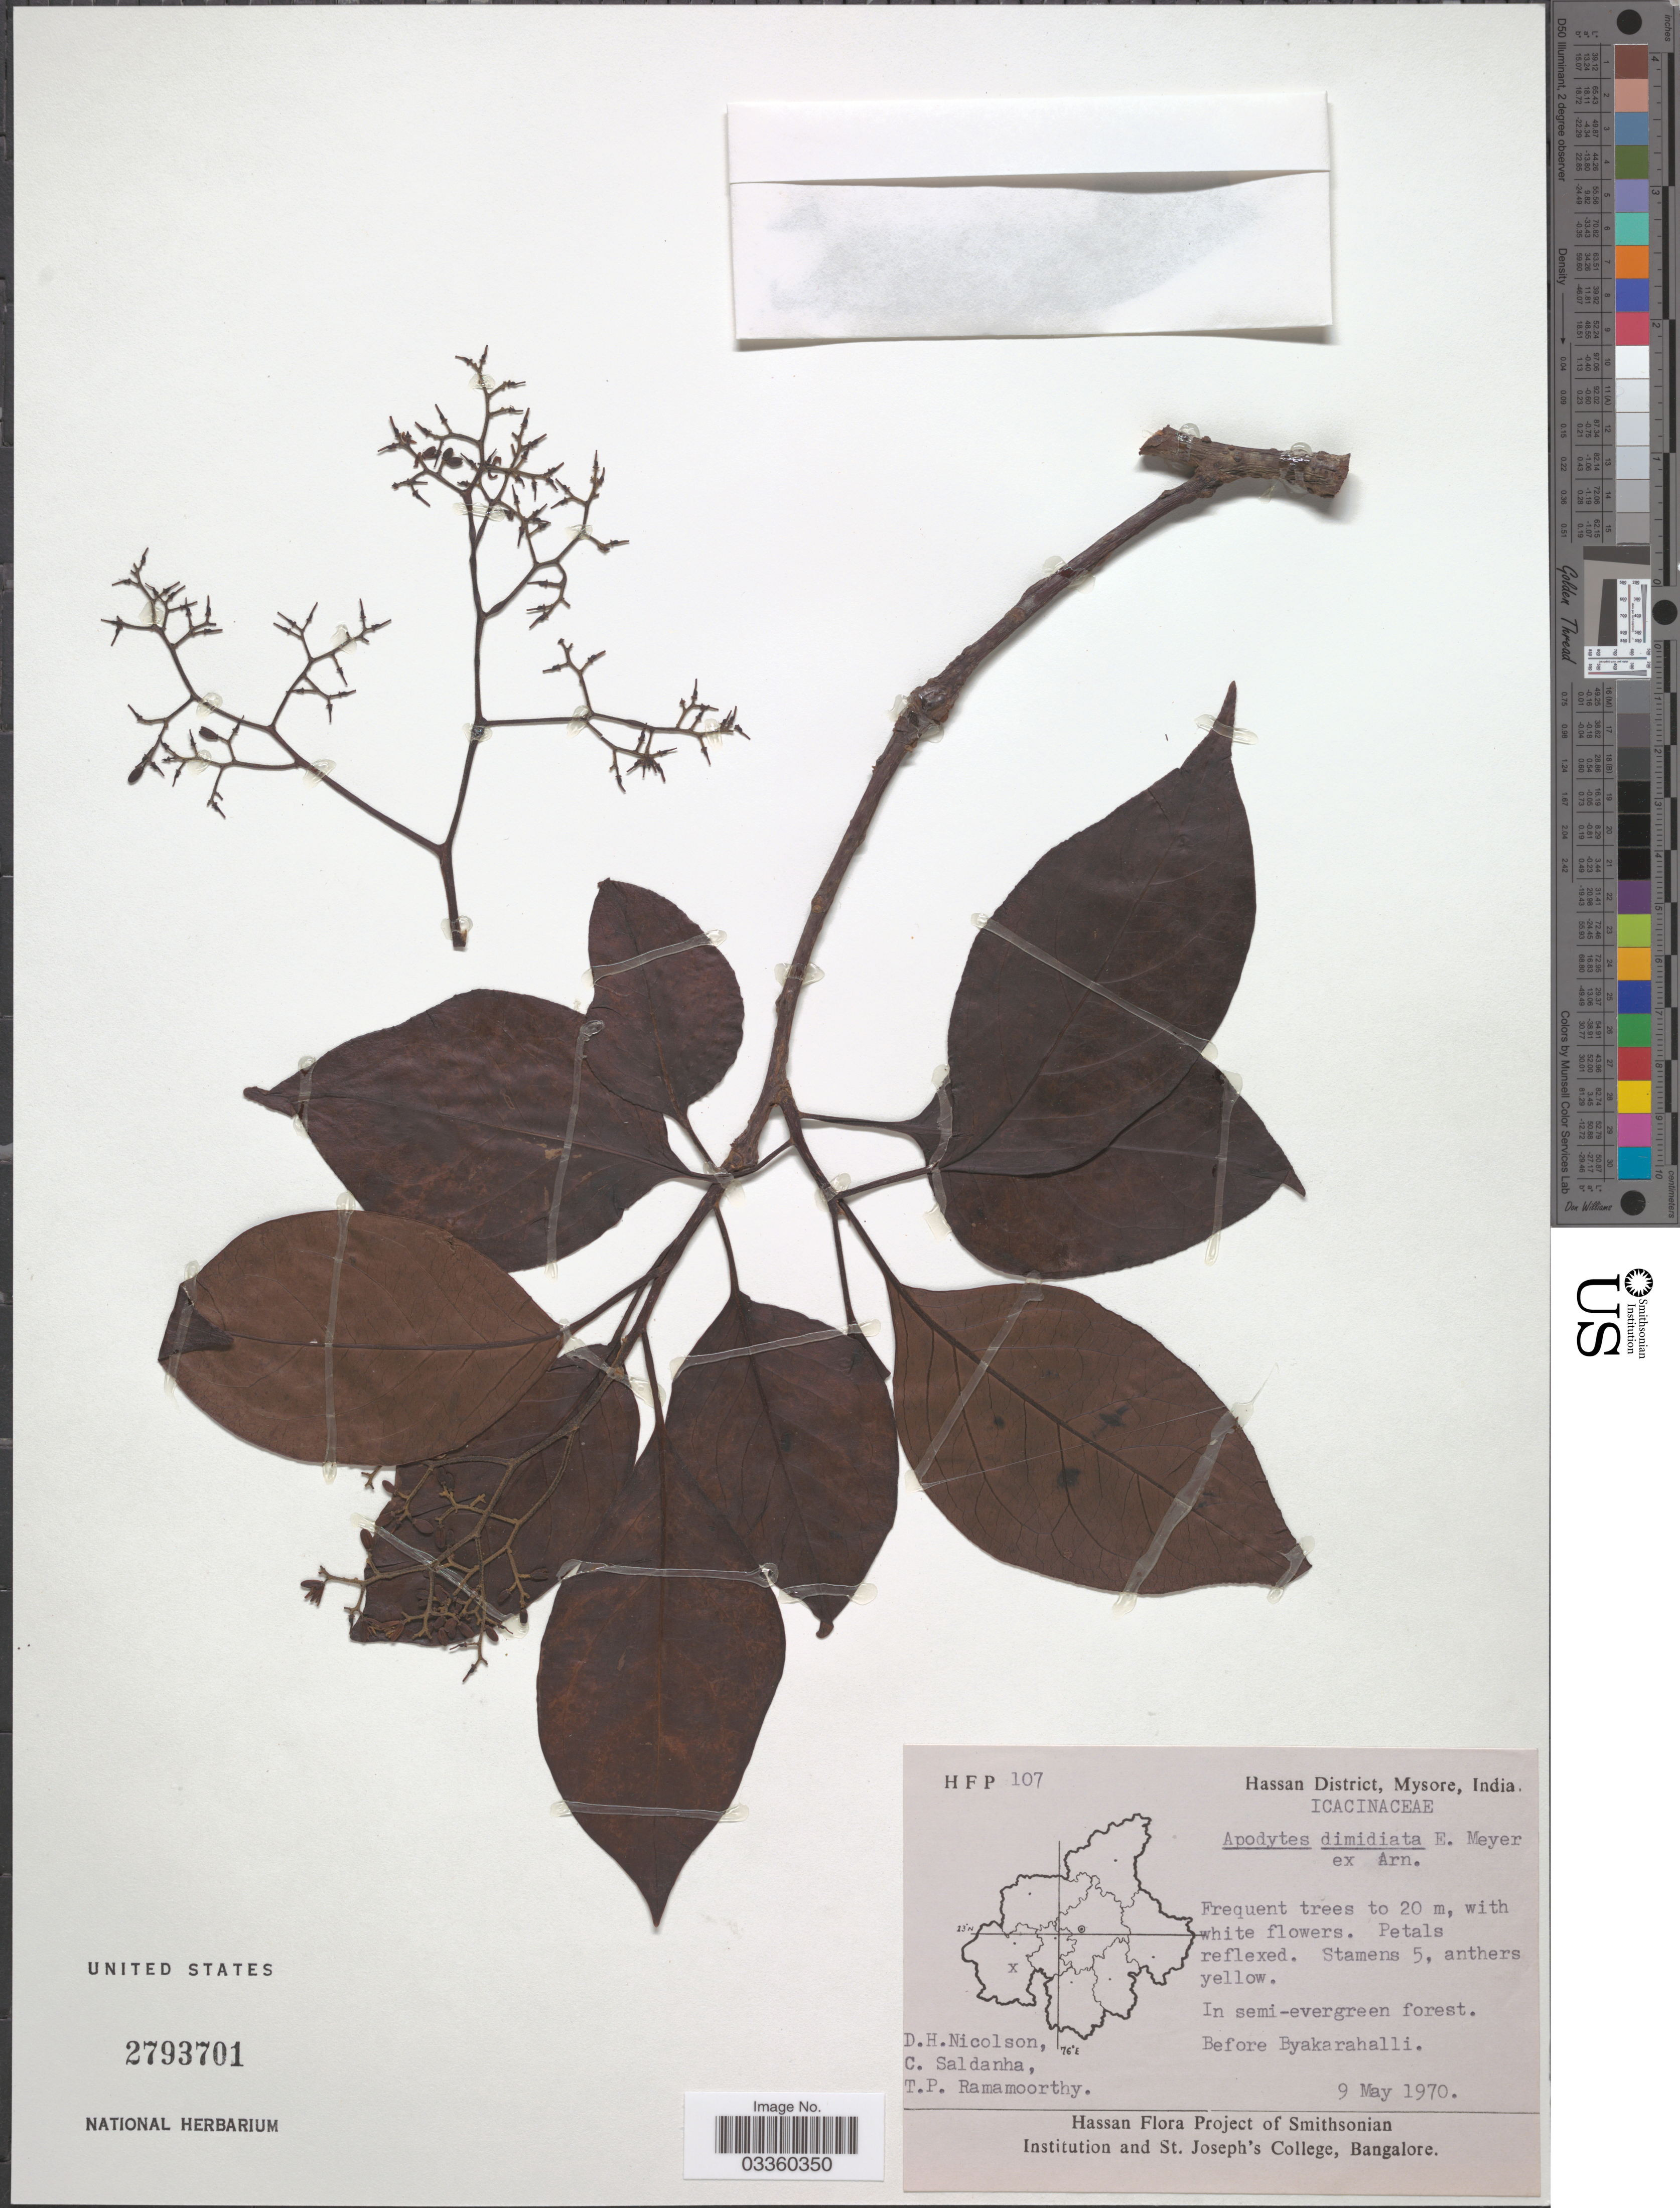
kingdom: Plantae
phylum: Tracheophyta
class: Magnoliopsida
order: Metteniusales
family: Metteniusaceae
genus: Apodytes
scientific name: Apodytes dimidiata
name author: E. Mey. ex Arn.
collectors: D. H. Nicolson, C. Saldanha & T. P. Ramamoorthy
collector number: HFP107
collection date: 1970-05-09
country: India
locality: Hassan District, Mysore. Before Byakarahalli.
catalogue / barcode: US 2793701